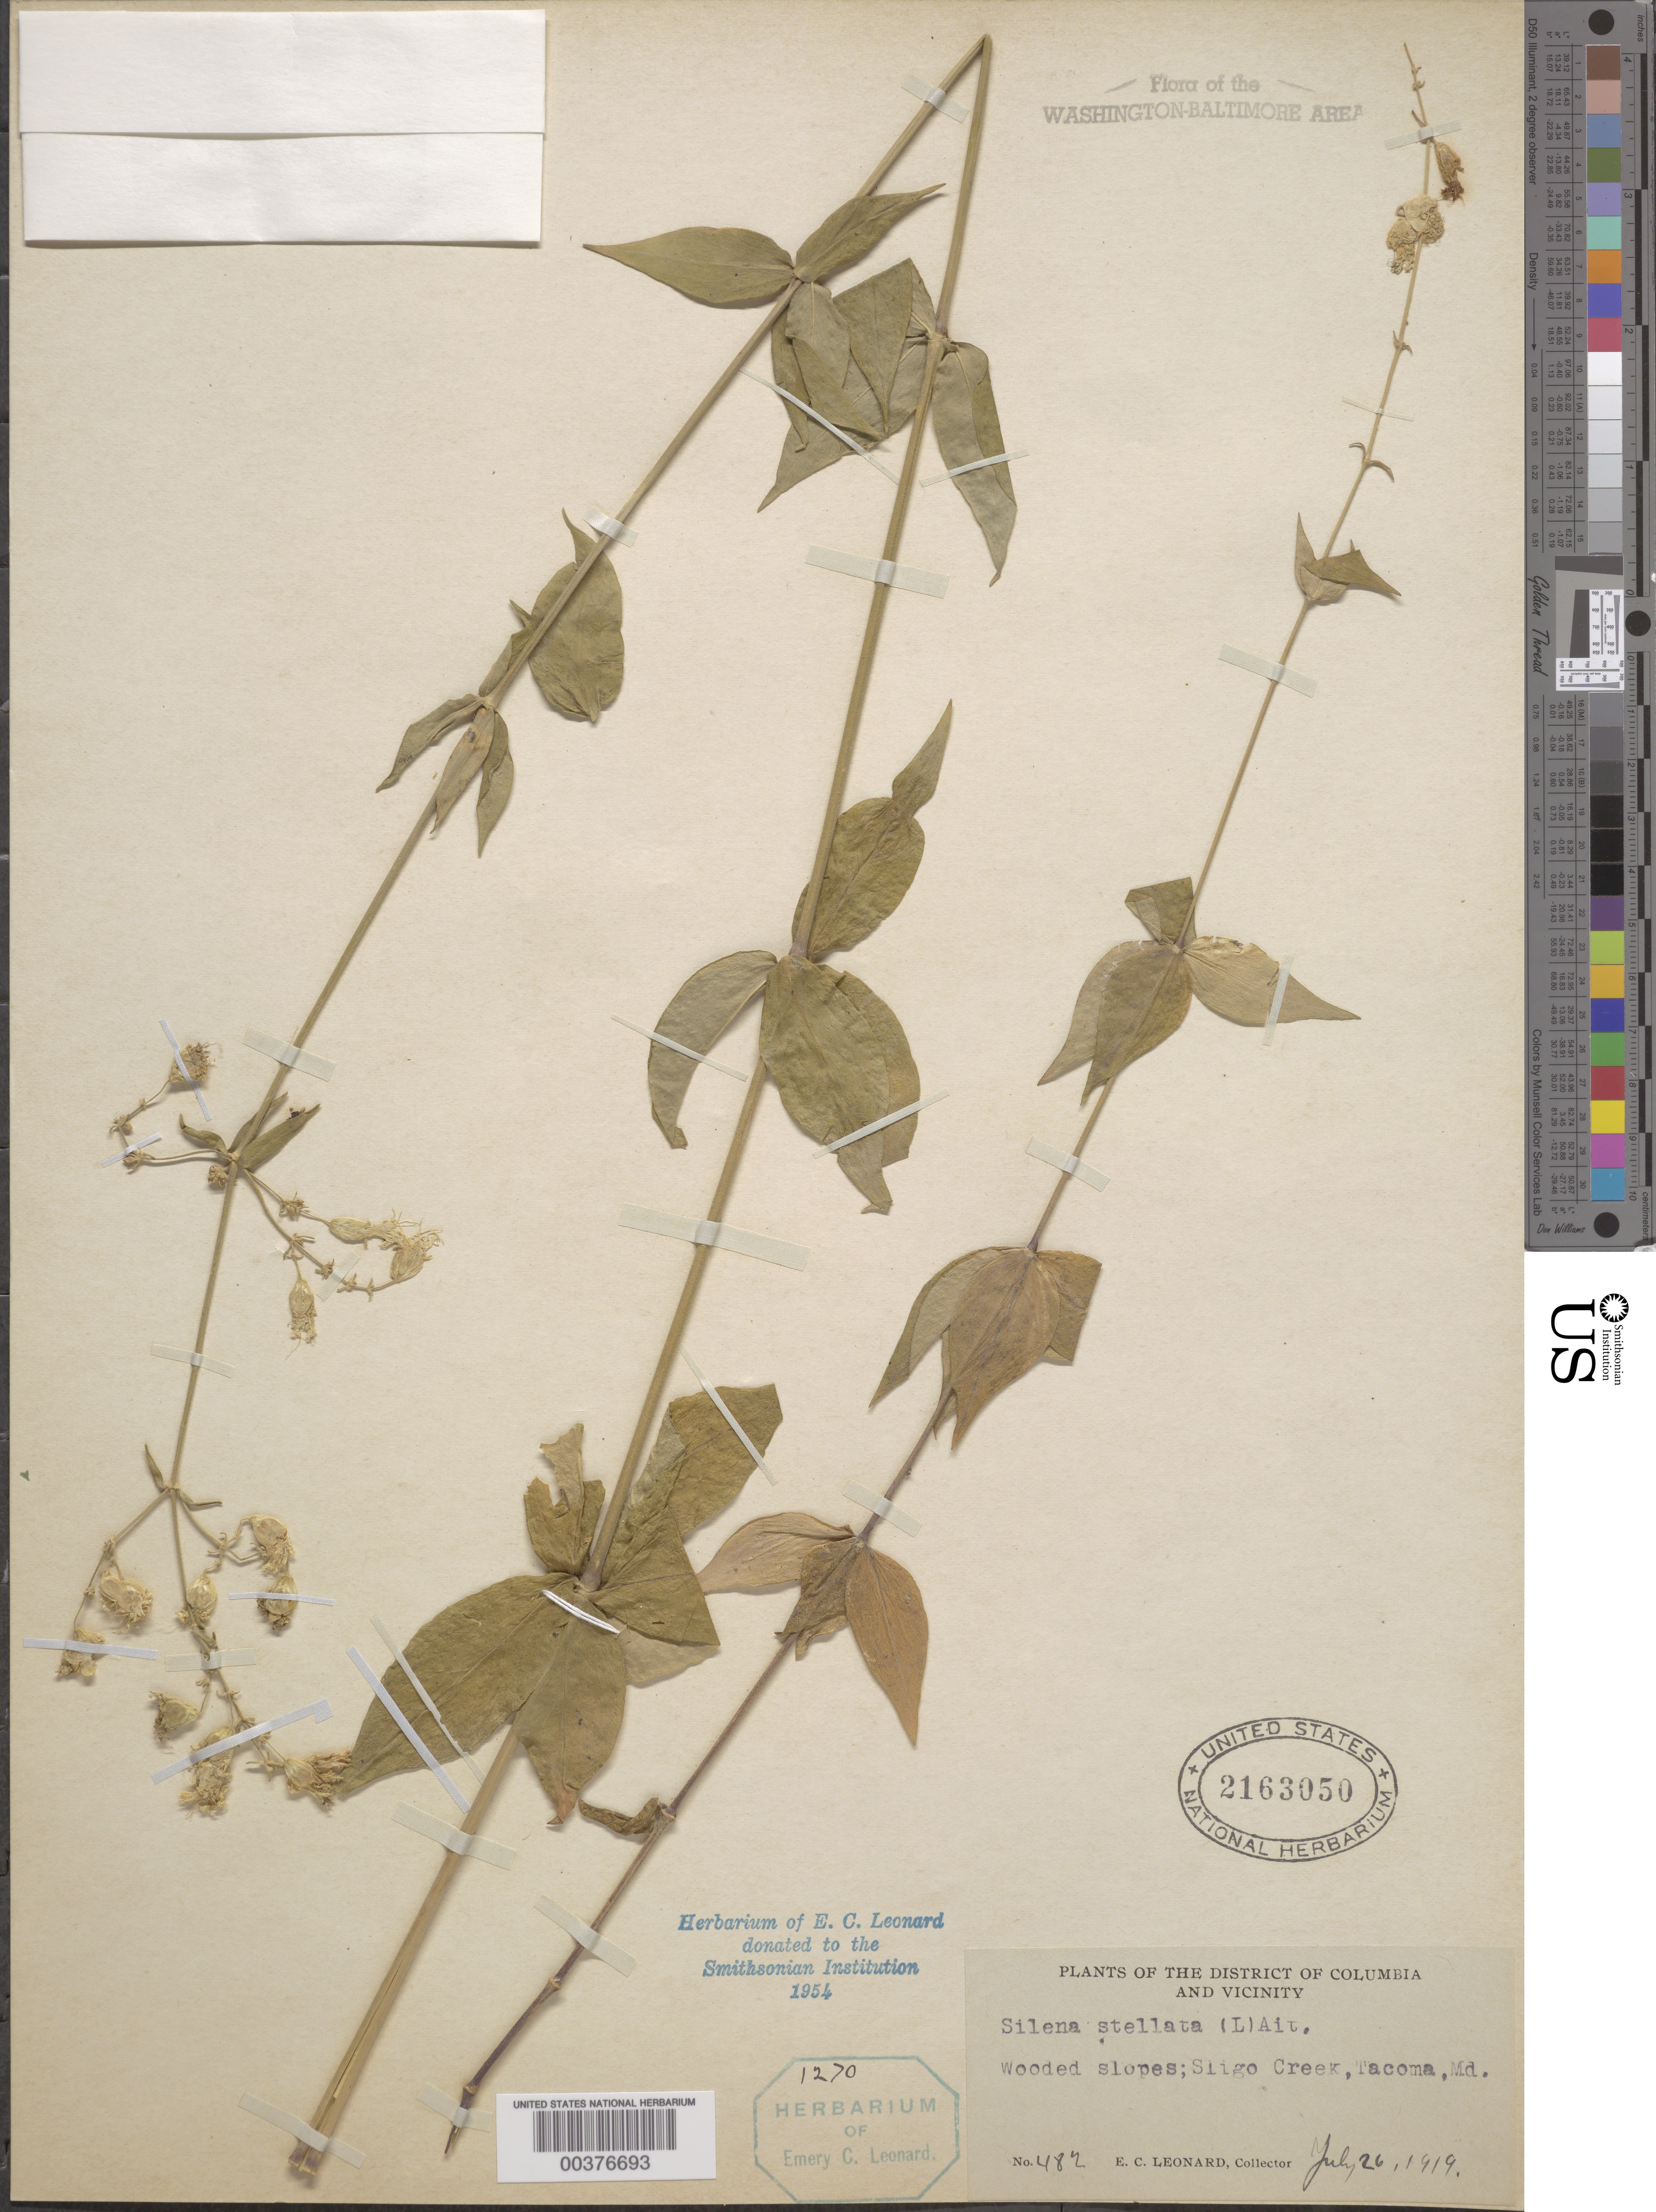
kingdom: Plantae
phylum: Tracheophyta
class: Magnoliopsida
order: Caryophyllales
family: Caryophyllaceae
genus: Silene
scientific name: Silene stellata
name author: (L.) Coyte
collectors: E. C. Leonard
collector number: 482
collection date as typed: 26 Jul 1919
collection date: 1919-07-26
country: United States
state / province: Maryland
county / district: Montgomery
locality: Sligo Creek, Takoma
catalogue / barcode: US 2163050